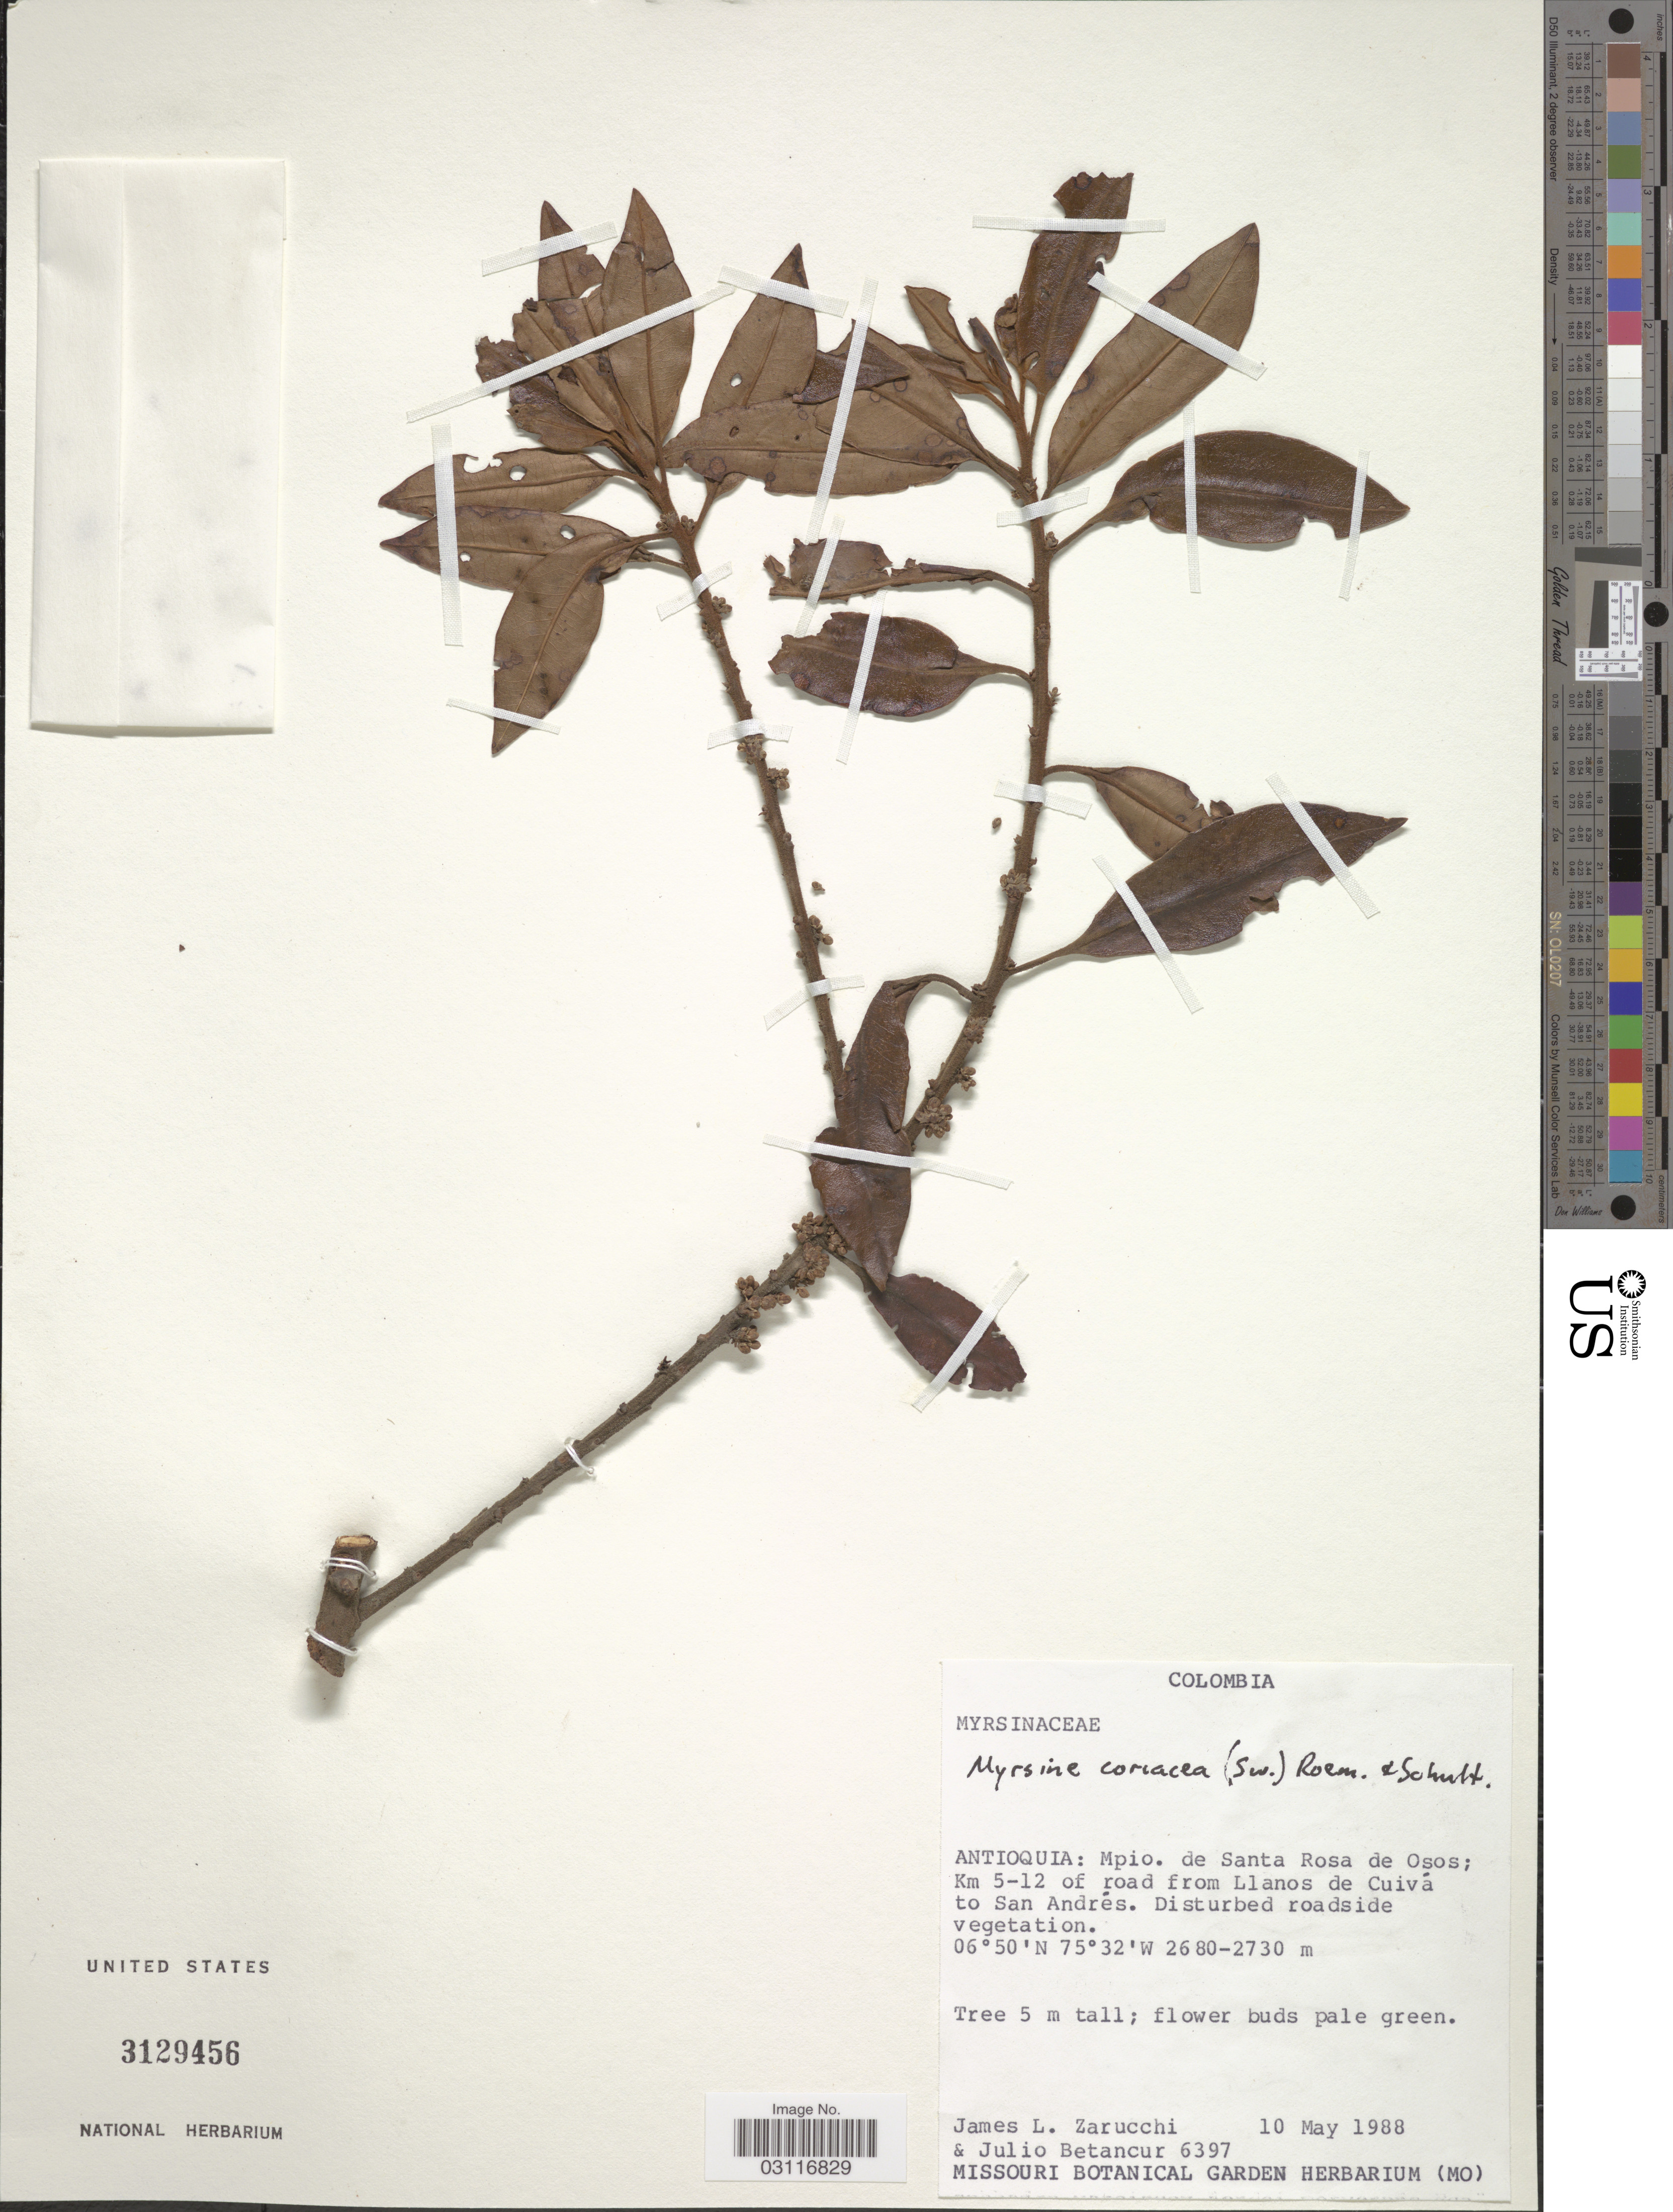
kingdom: Plantae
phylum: Tracheophyta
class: Magnoliopsida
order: Ericales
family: Primulaceae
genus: Myrsine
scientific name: Myrsine coriacea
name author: (Sw.) R. Br. ex Roem. & Schult.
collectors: J. L. Zarucchi & J. Betancur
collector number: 6397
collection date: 1988-05-10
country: Colombia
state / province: Antioquia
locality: Mpio. de Santa Rosa de Osos; Km 5-12 of road from Llanos de Cuivá to San Andrés.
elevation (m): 2680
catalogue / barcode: US 3129456